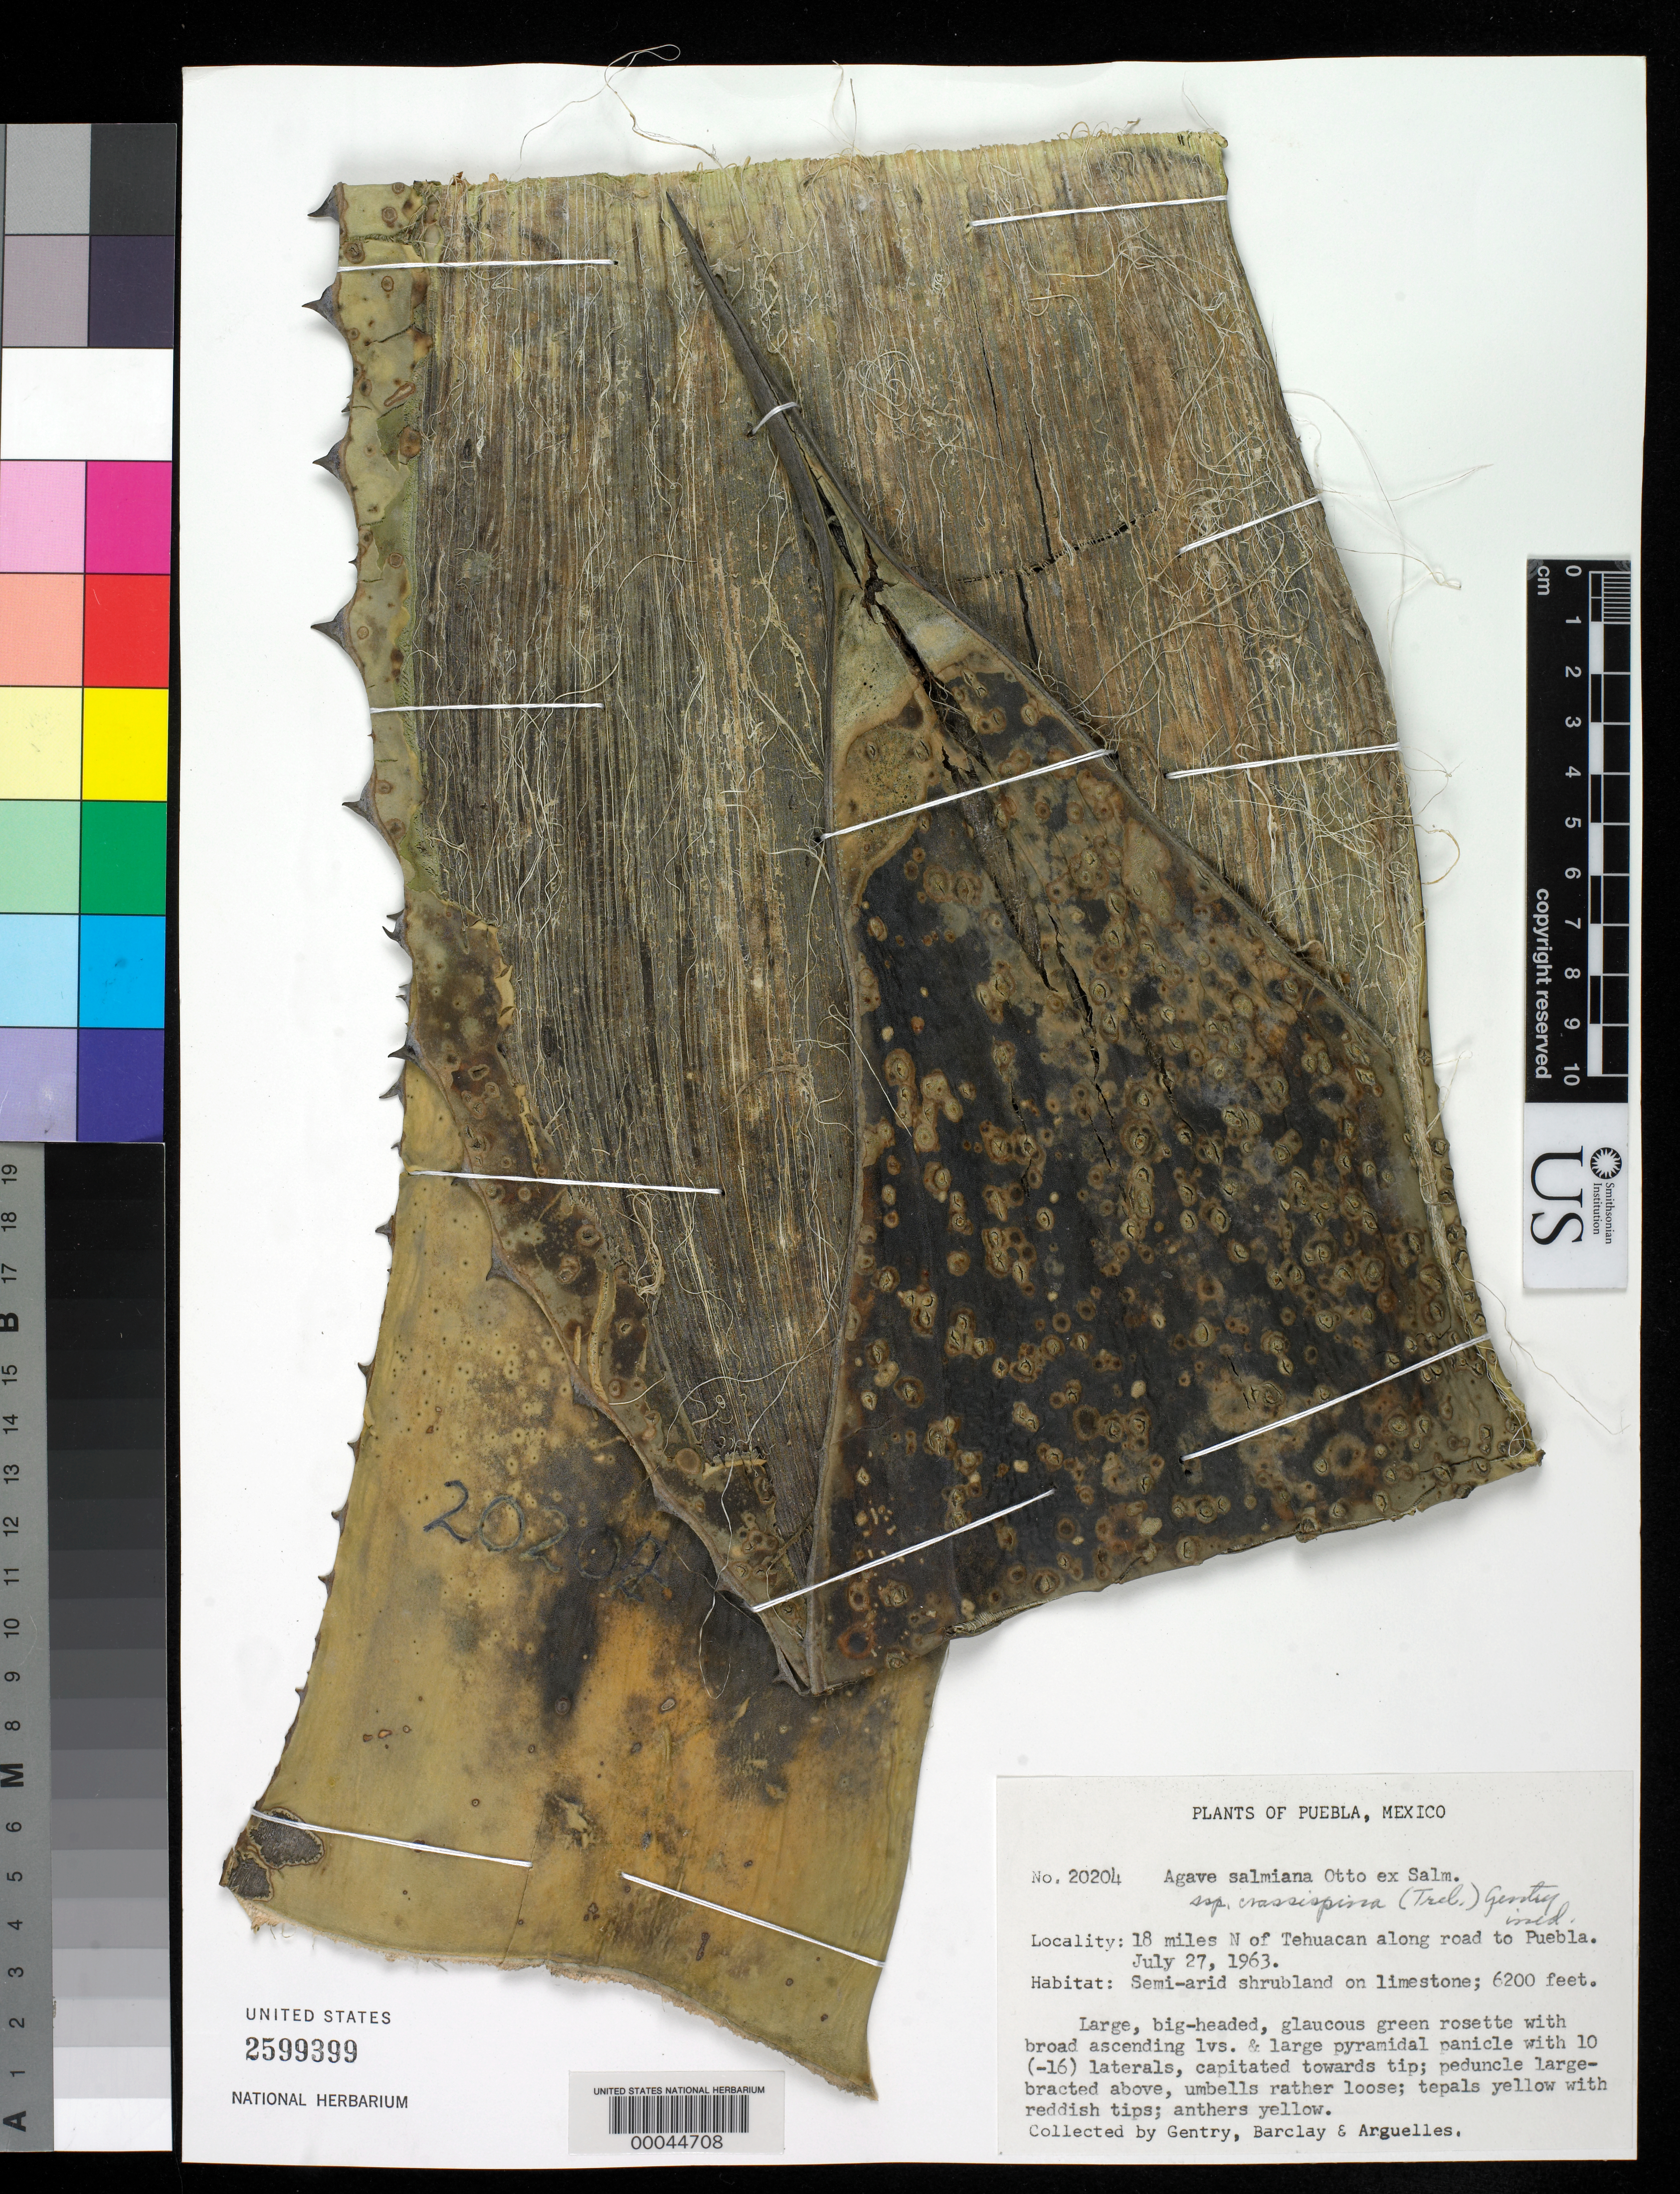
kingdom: Plantae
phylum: Tracheophyta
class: Liliopsida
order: Asparagales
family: Asparagaceae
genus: Agave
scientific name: Agave salmiana subsp. crassispina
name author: (Trel.) Gentry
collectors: H. S. Gentry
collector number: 20204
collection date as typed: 27 Jul 1963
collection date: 1963-07-27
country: Mexico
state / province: Puebla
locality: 18 mi N of Tehuacan along road to Puebla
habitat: Semi-arid shrubland on limestone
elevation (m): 1890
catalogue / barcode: US 2599399